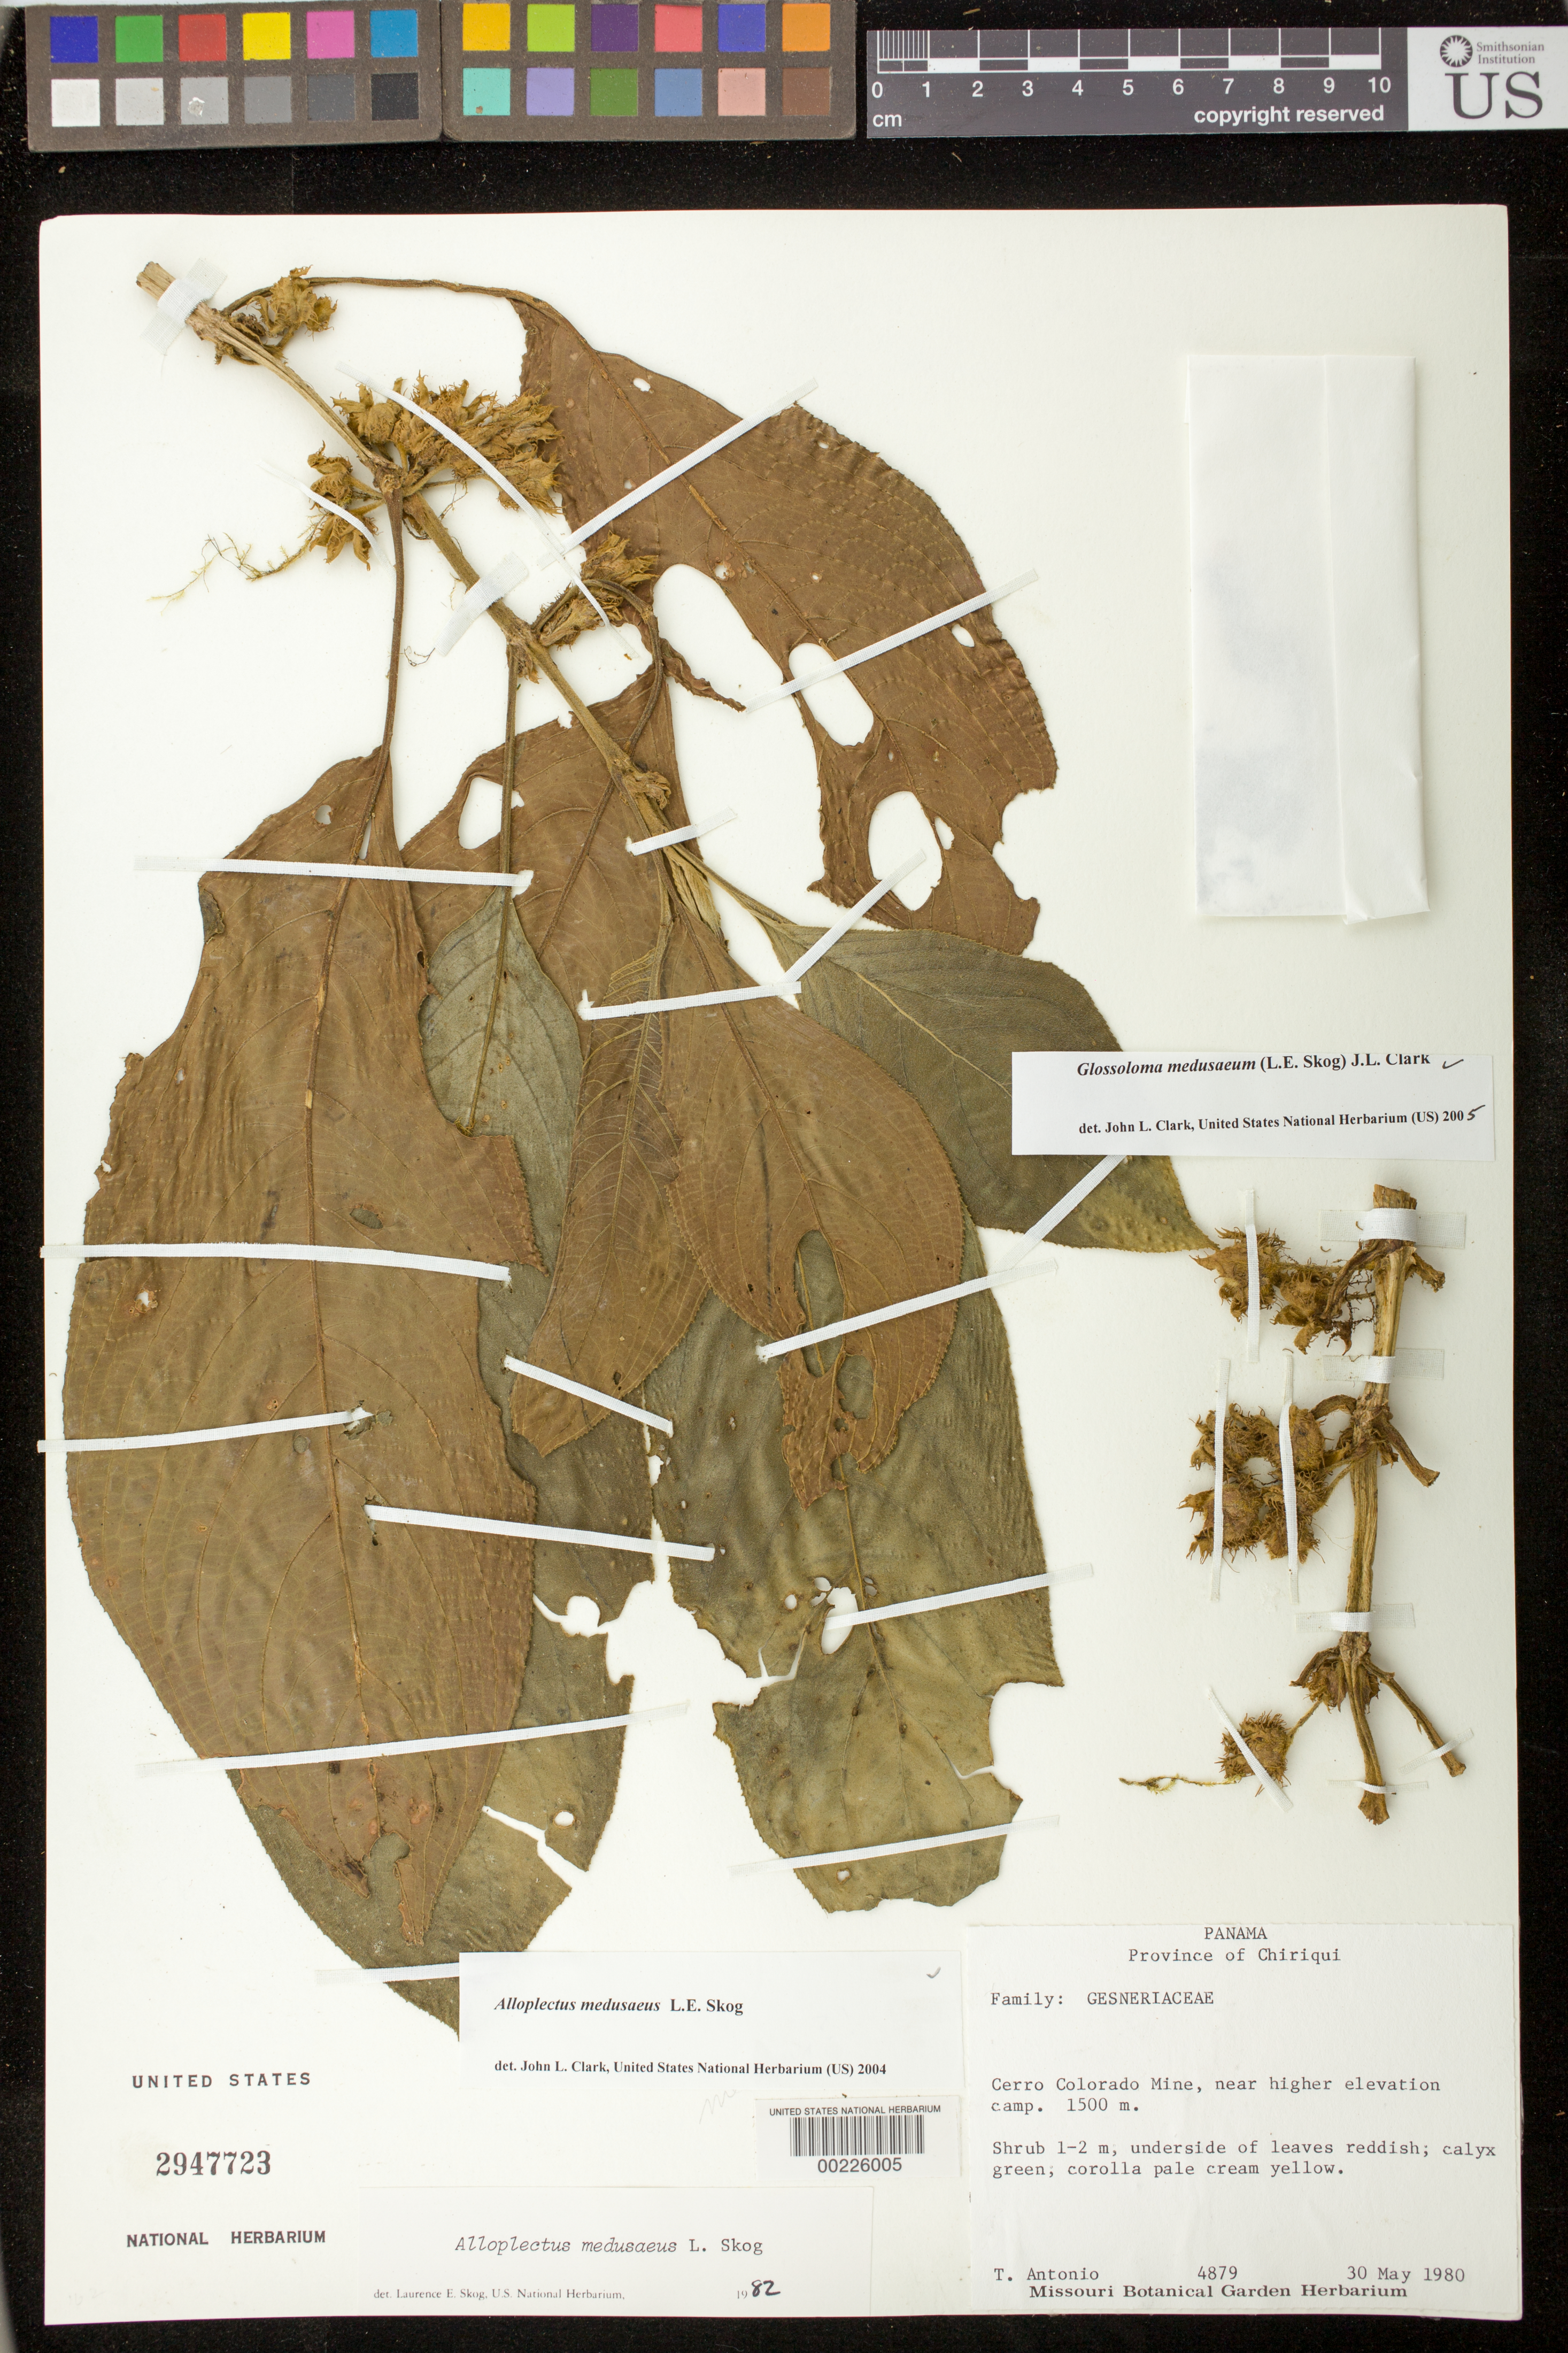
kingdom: Plantae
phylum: Tracheophyta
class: Magnoliopsida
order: Lamiales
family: Gesneriaceae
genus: Glossoloma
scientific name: Glossoloma medusaeum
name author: (L.E. Skog) J.L. Clark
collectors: T. Antonio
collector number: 4879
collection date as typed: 30 May 1980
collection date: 1980-05-30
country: Panama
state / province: Chiriquí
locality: Cerro Colorado mine, near higher elevation camp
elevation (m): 1500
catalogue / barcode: US 2947723